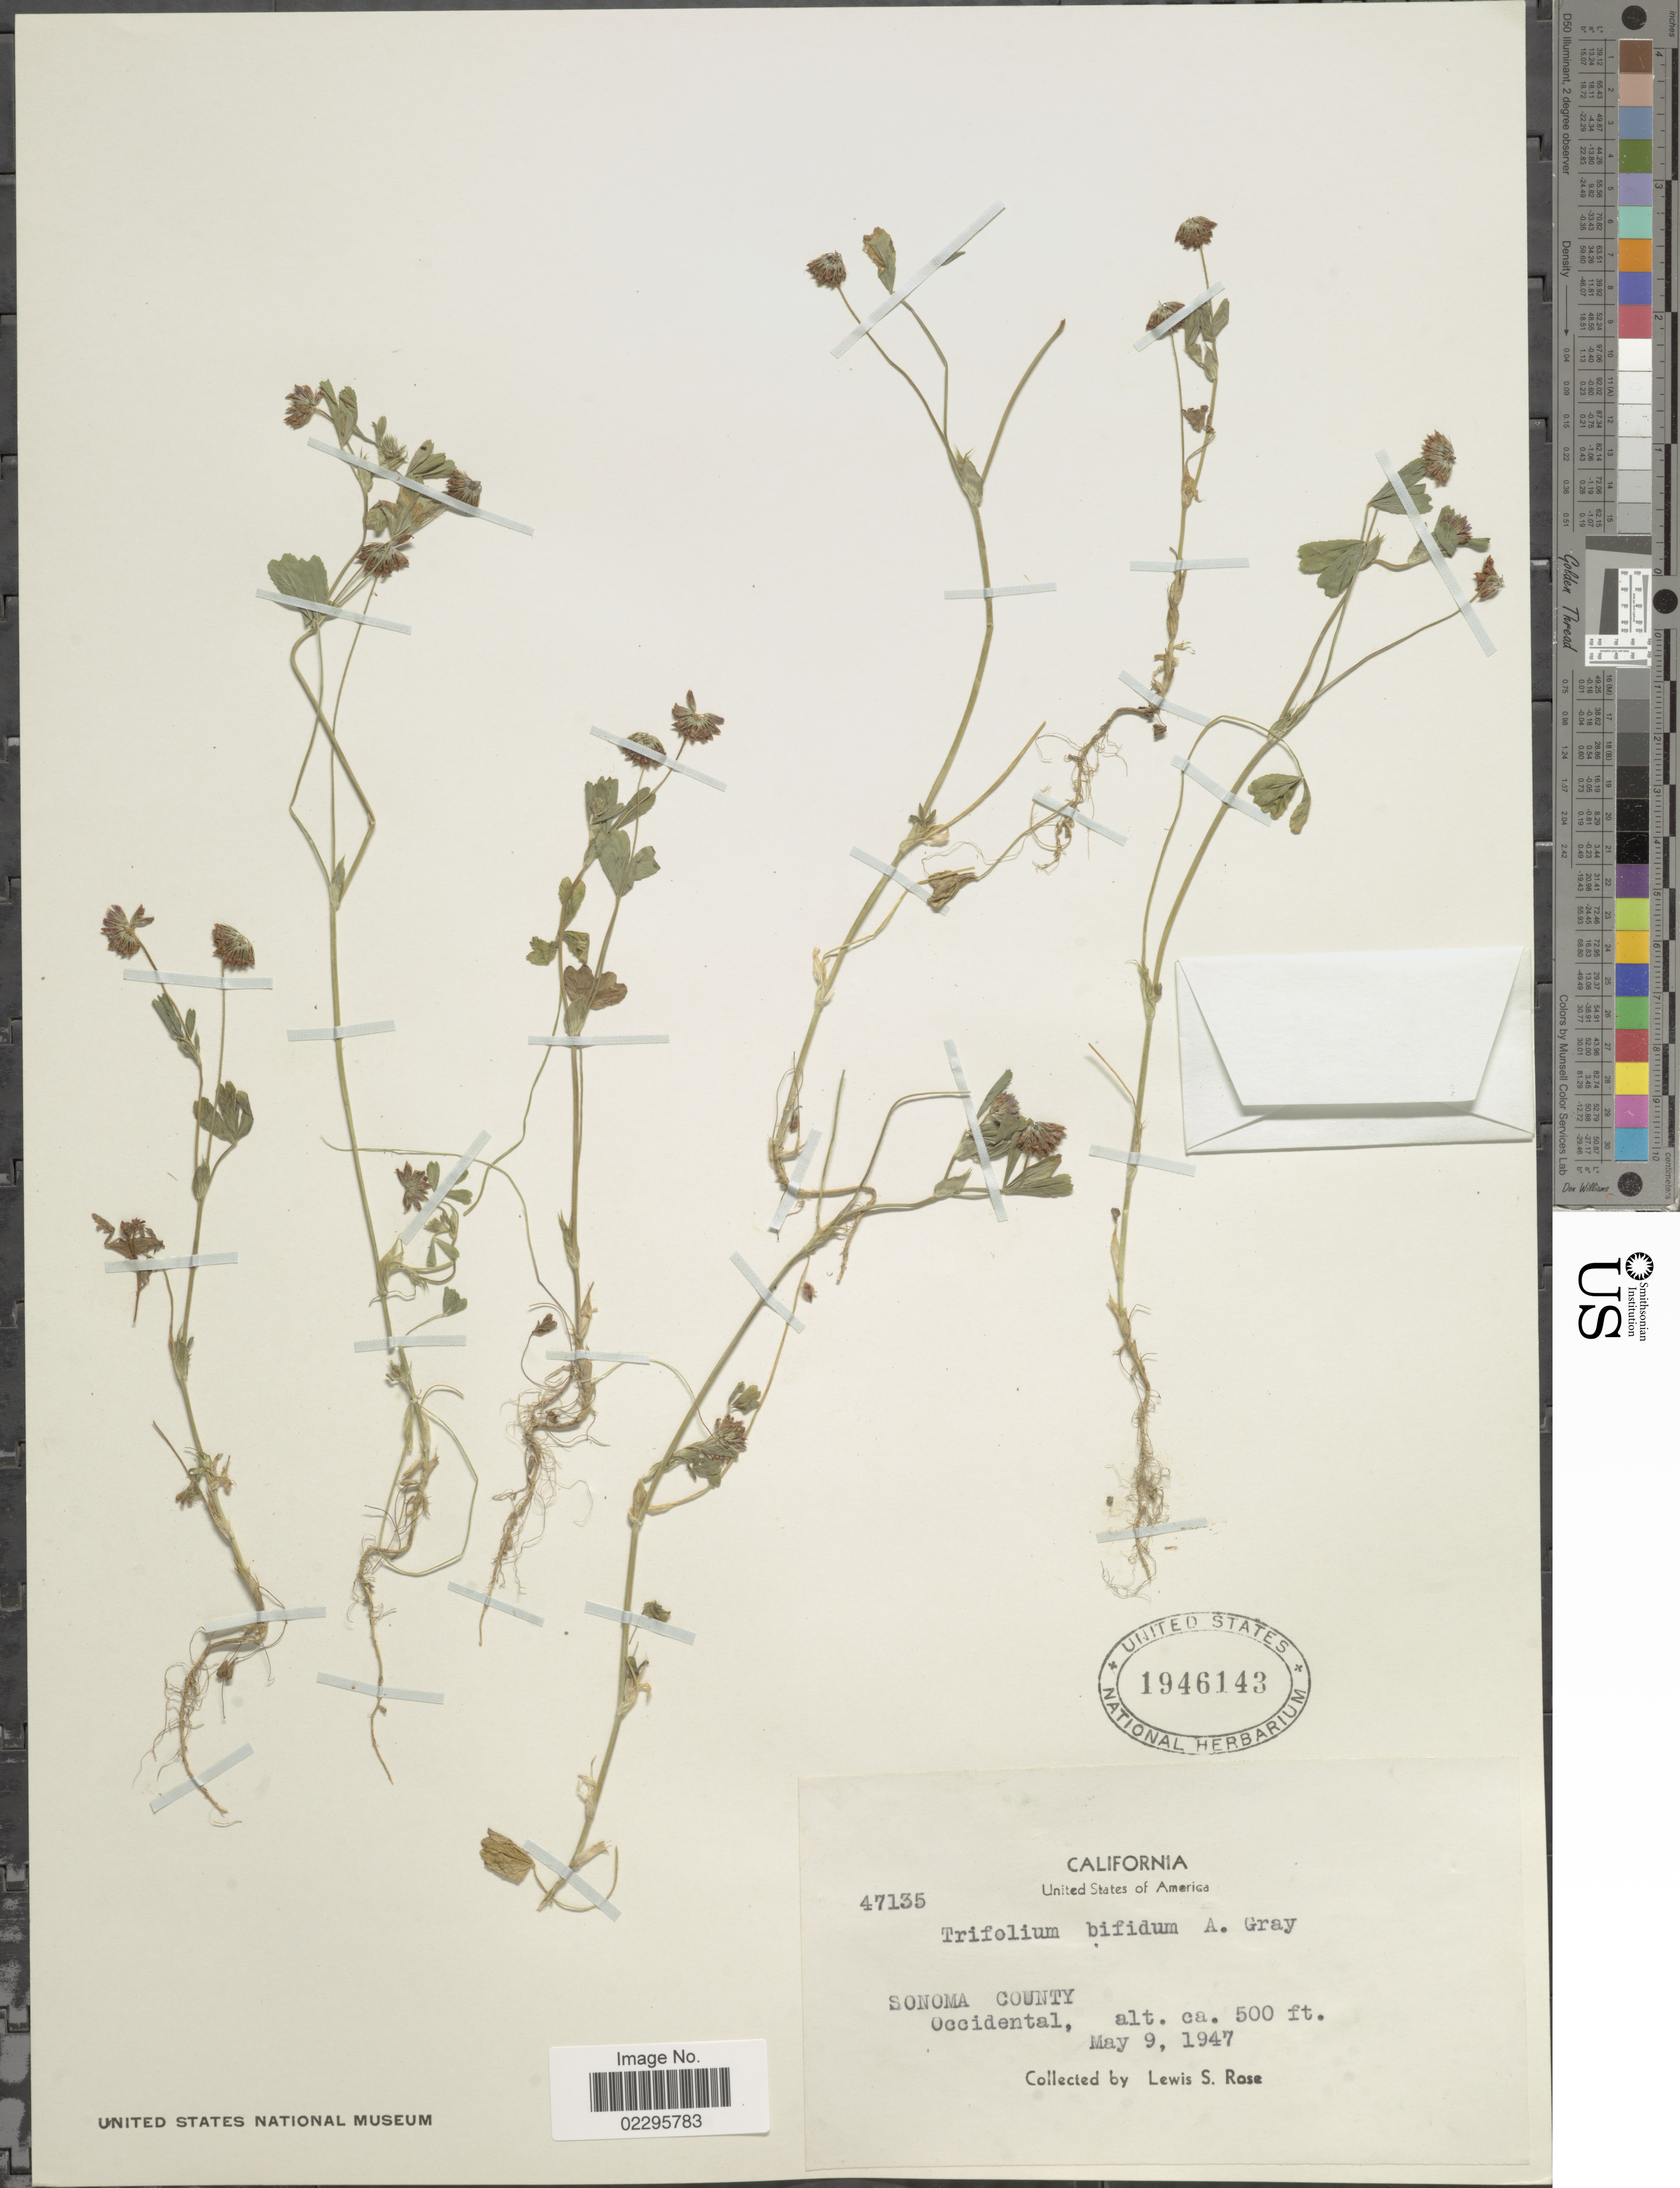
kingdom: Plantae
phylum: Tracheophyta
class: Magnoliopsida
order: Fabales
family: Fabaceae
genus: Trifolium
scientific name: Trifolium bifidum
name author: A. Gray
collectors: L. S. Rose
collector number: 47135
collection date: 1947-05-09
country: United States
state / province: California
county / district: Sonoma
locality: Sonoma County Occidental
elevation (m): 152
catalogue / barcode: US 1946143